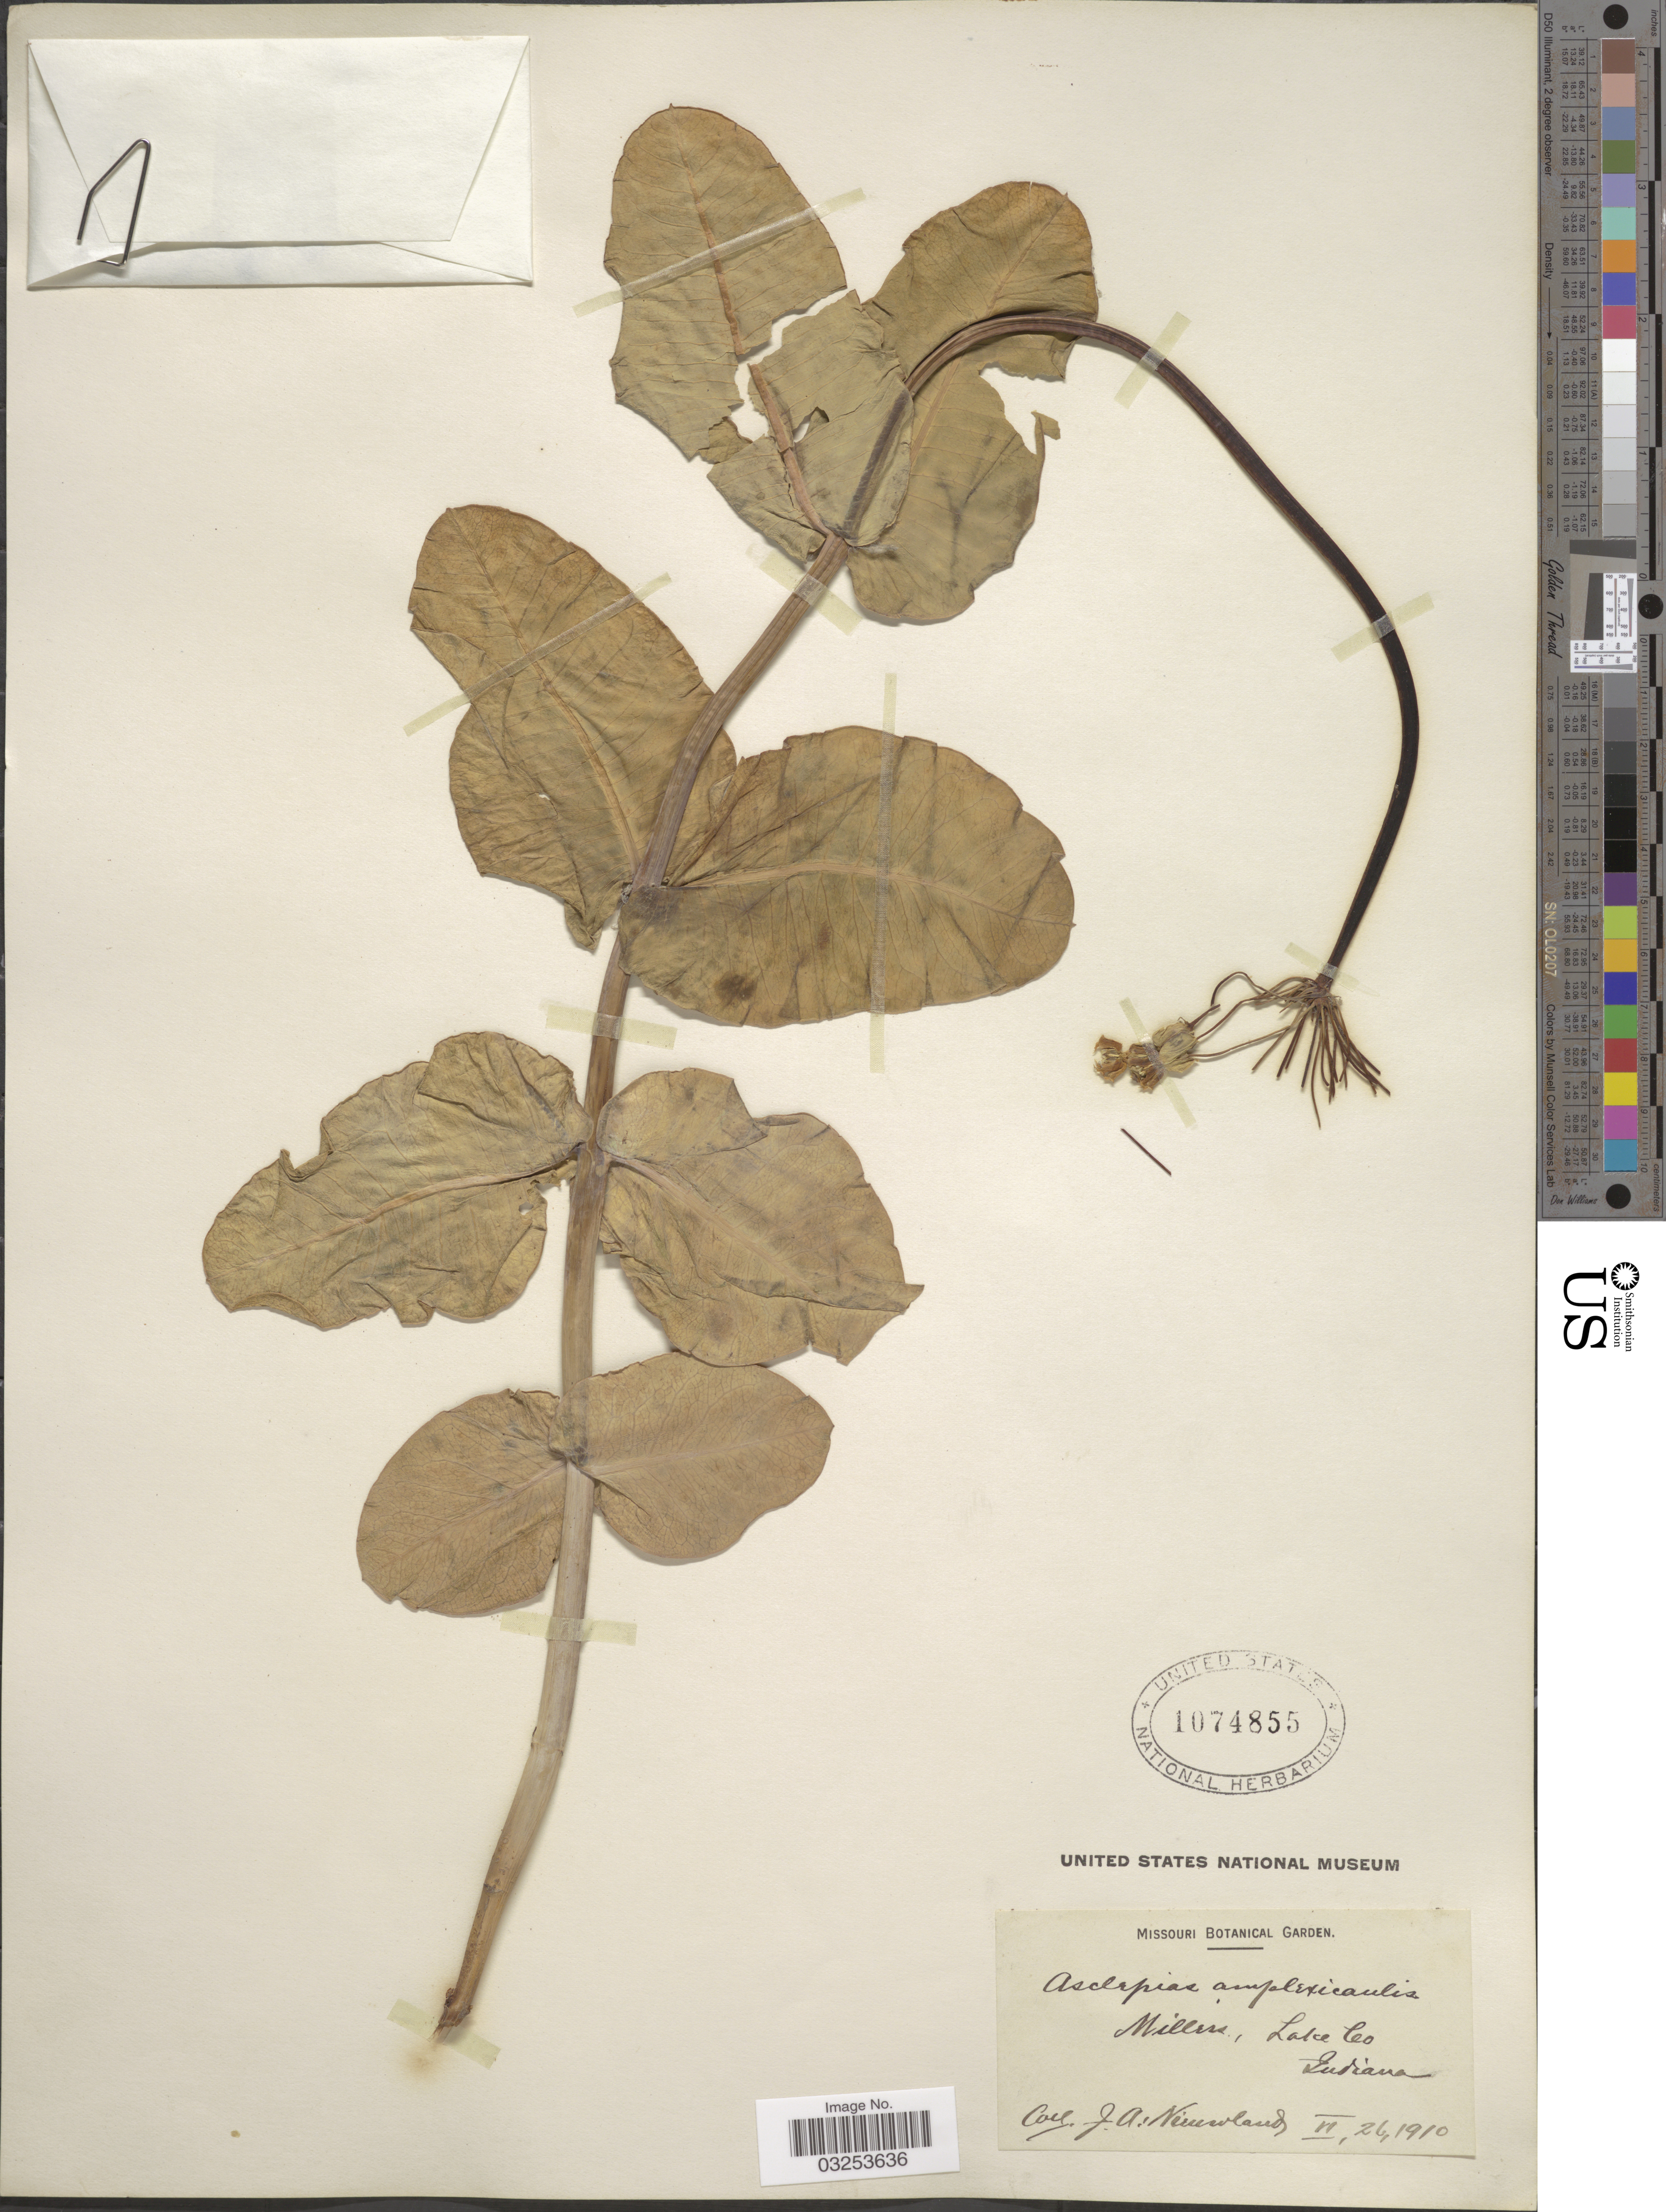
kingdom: Plantae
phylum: Tracheophyta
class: Magnoliopsida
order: Gentianales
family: Apocynaceae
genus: Asclepias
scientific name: Asclepias amplexicaulis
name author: J. Small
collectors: J. A. Nieuwland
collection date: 1910-06-26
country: United States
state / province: Indiana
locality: Millers, Lake Co.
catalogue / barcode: US 1074855